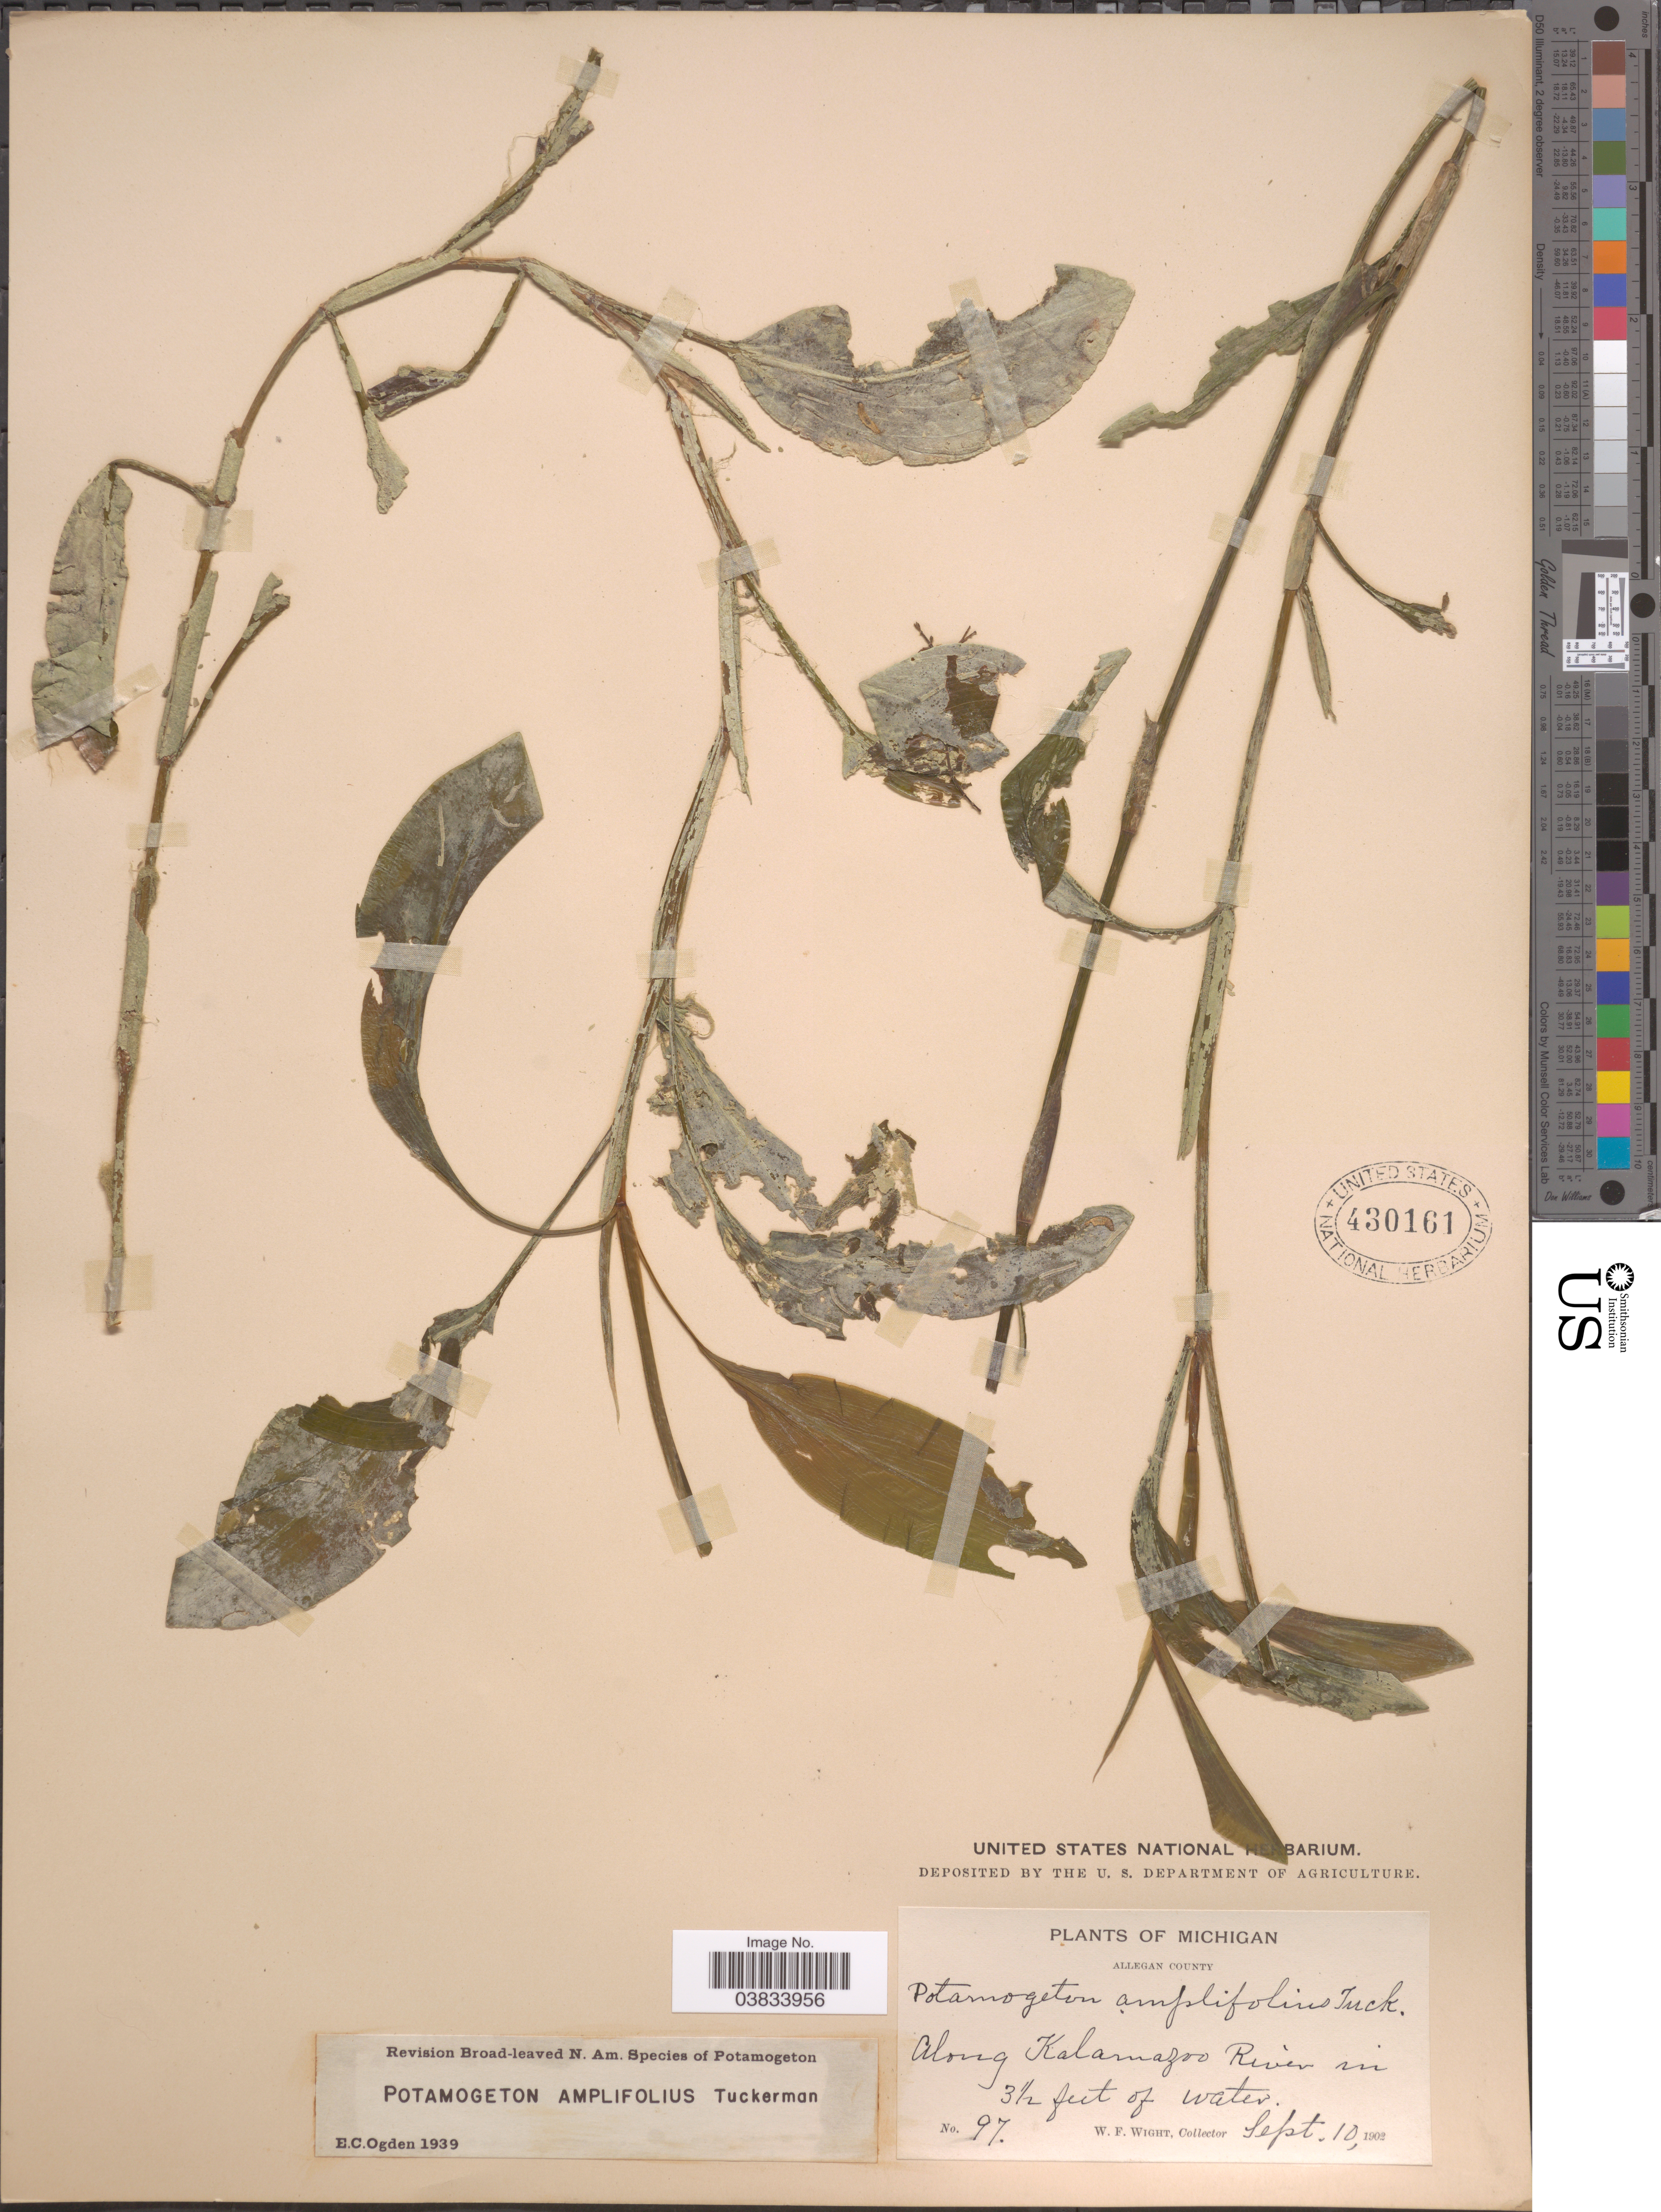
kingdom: Plantae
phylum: Tracheophyta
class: Liliopsida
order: Alismatales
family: Potamogetonaceae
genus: Potamogeton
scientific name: Potamogeton amplifolius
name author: Tuckerm.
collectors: W. Wight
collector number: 97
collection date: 1902-09-10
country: United States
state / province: Michigan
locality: Allegan County. Along Kalamazoo River.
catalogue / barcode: US 430161